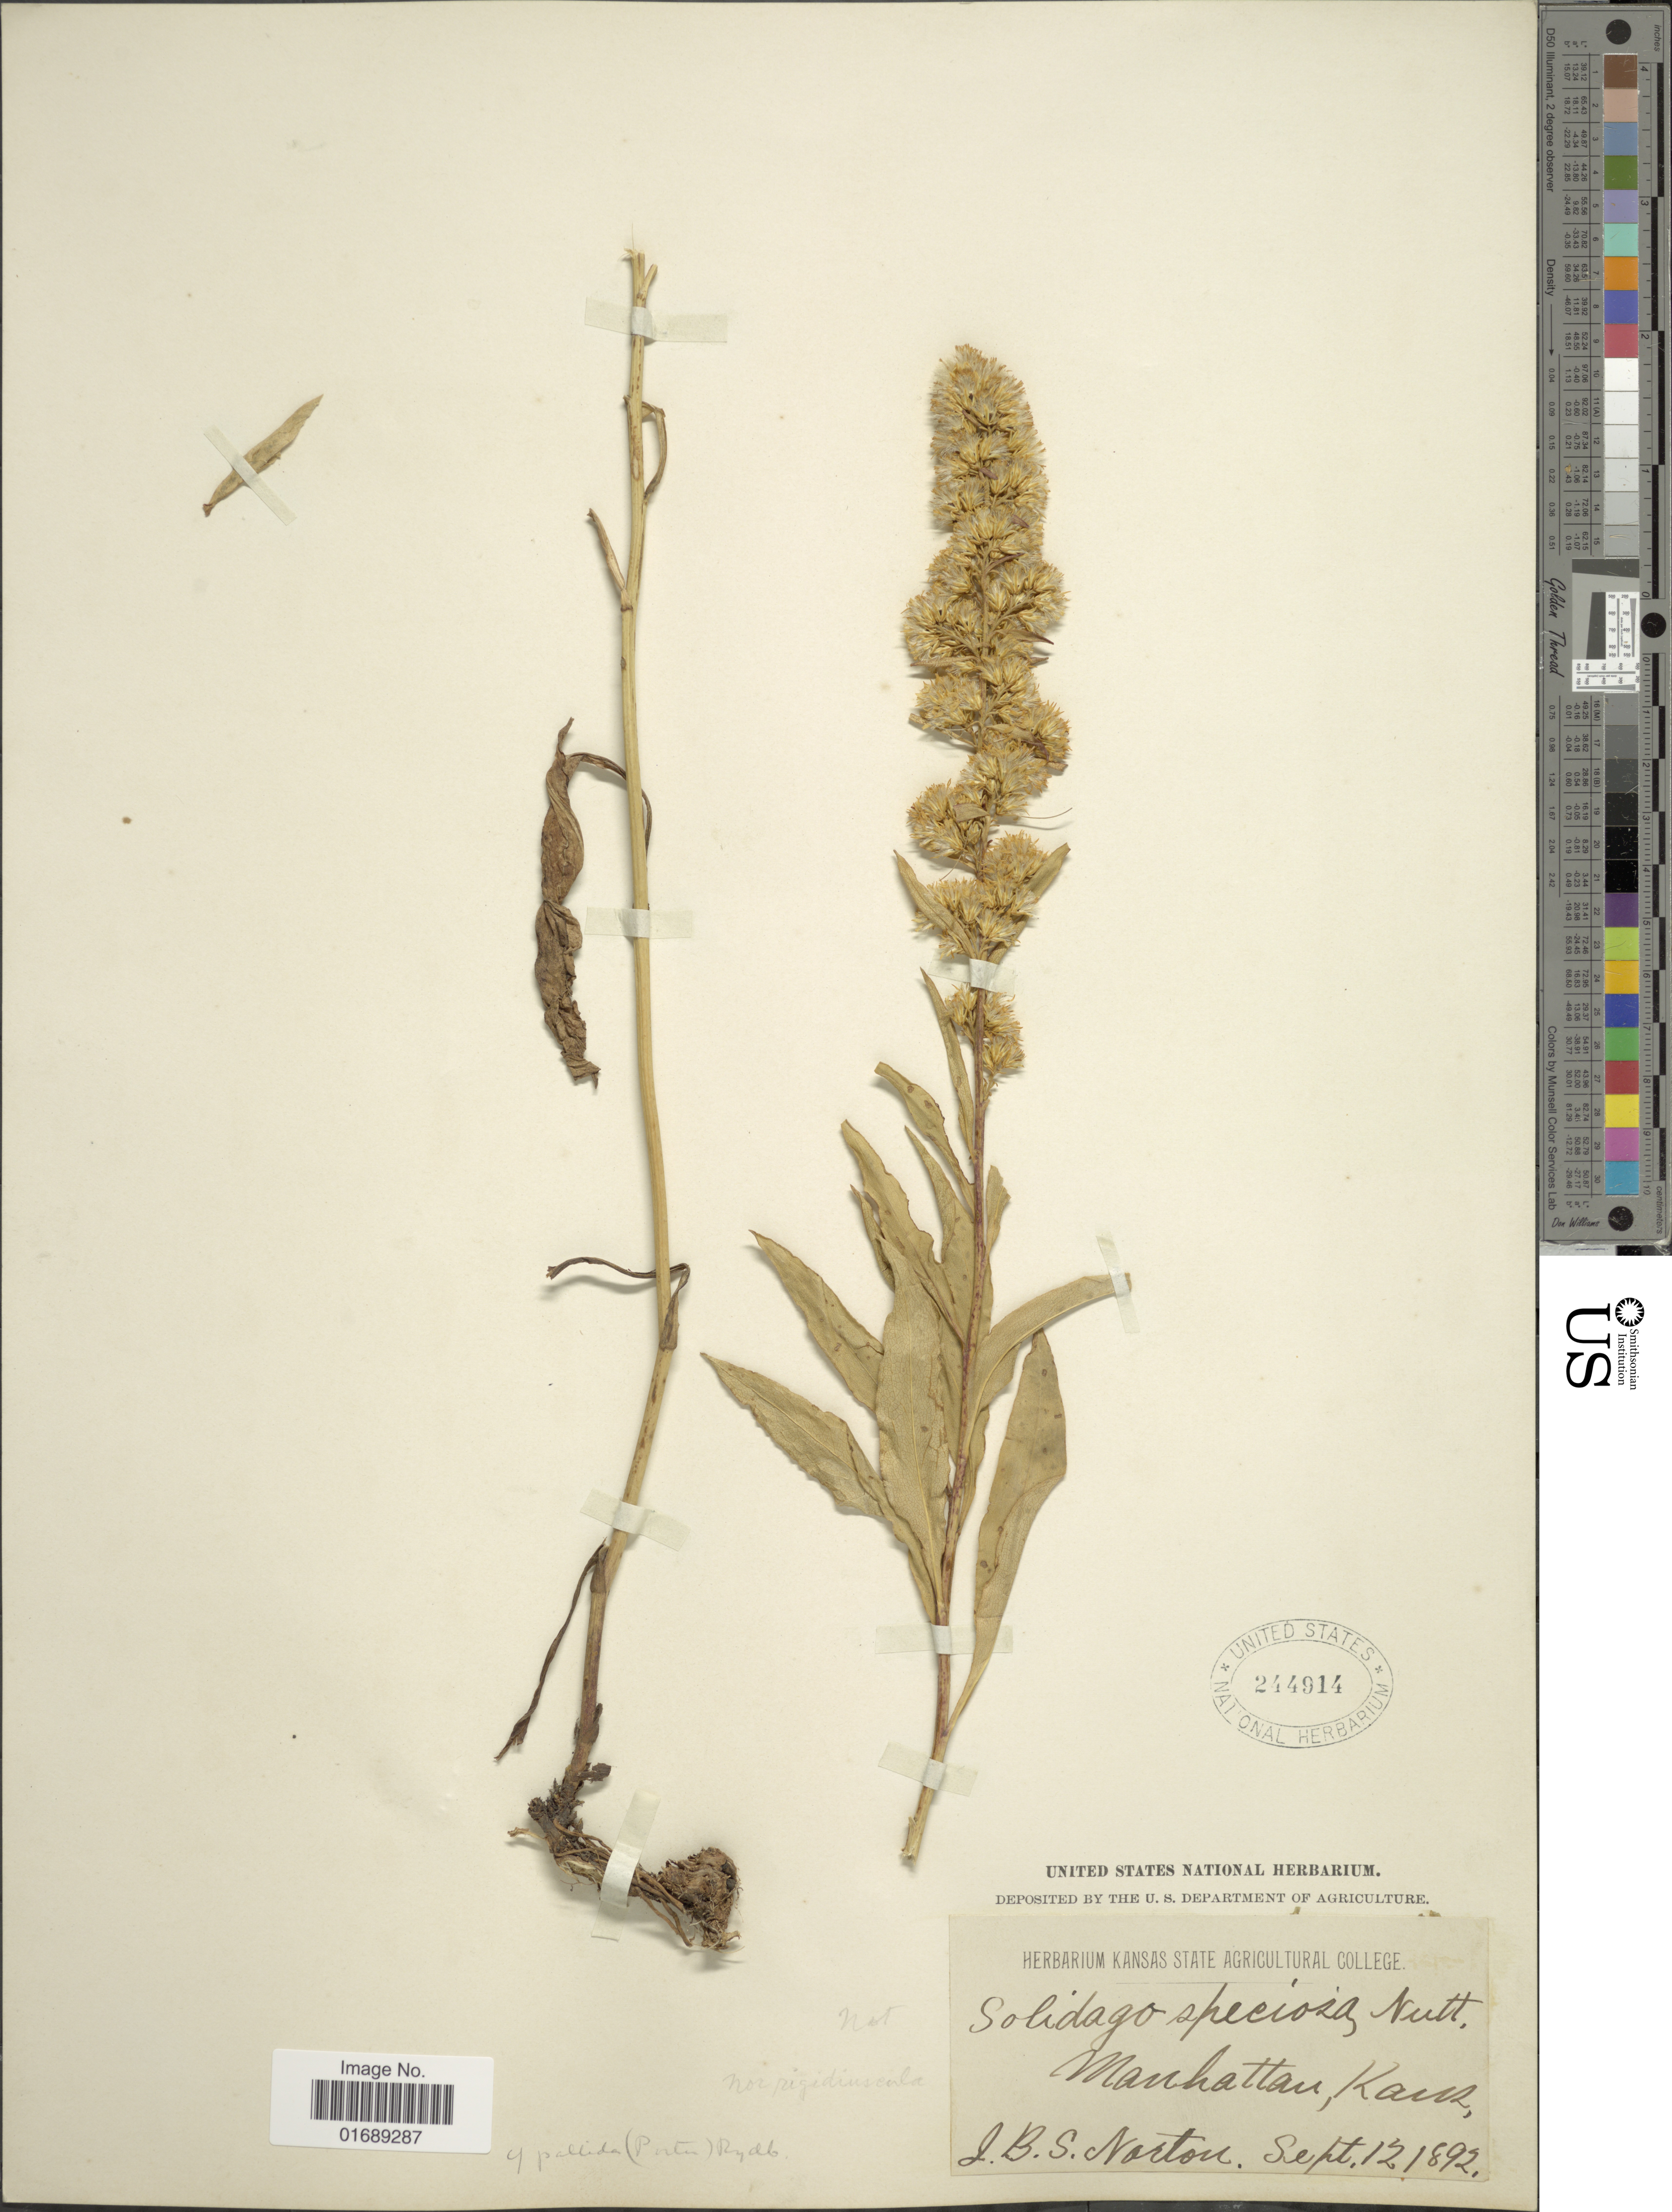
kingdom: Plantae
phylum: Tracheophyta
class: Magnoliopsida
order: Asterales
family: Asteraceae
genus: Solidago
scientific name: Solidago pallida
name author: (Porter) Rydb.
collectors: J. B. S. Norton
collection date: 1892-09-12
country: United States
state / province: Kansas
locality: Manhattan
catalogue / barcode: US 244914